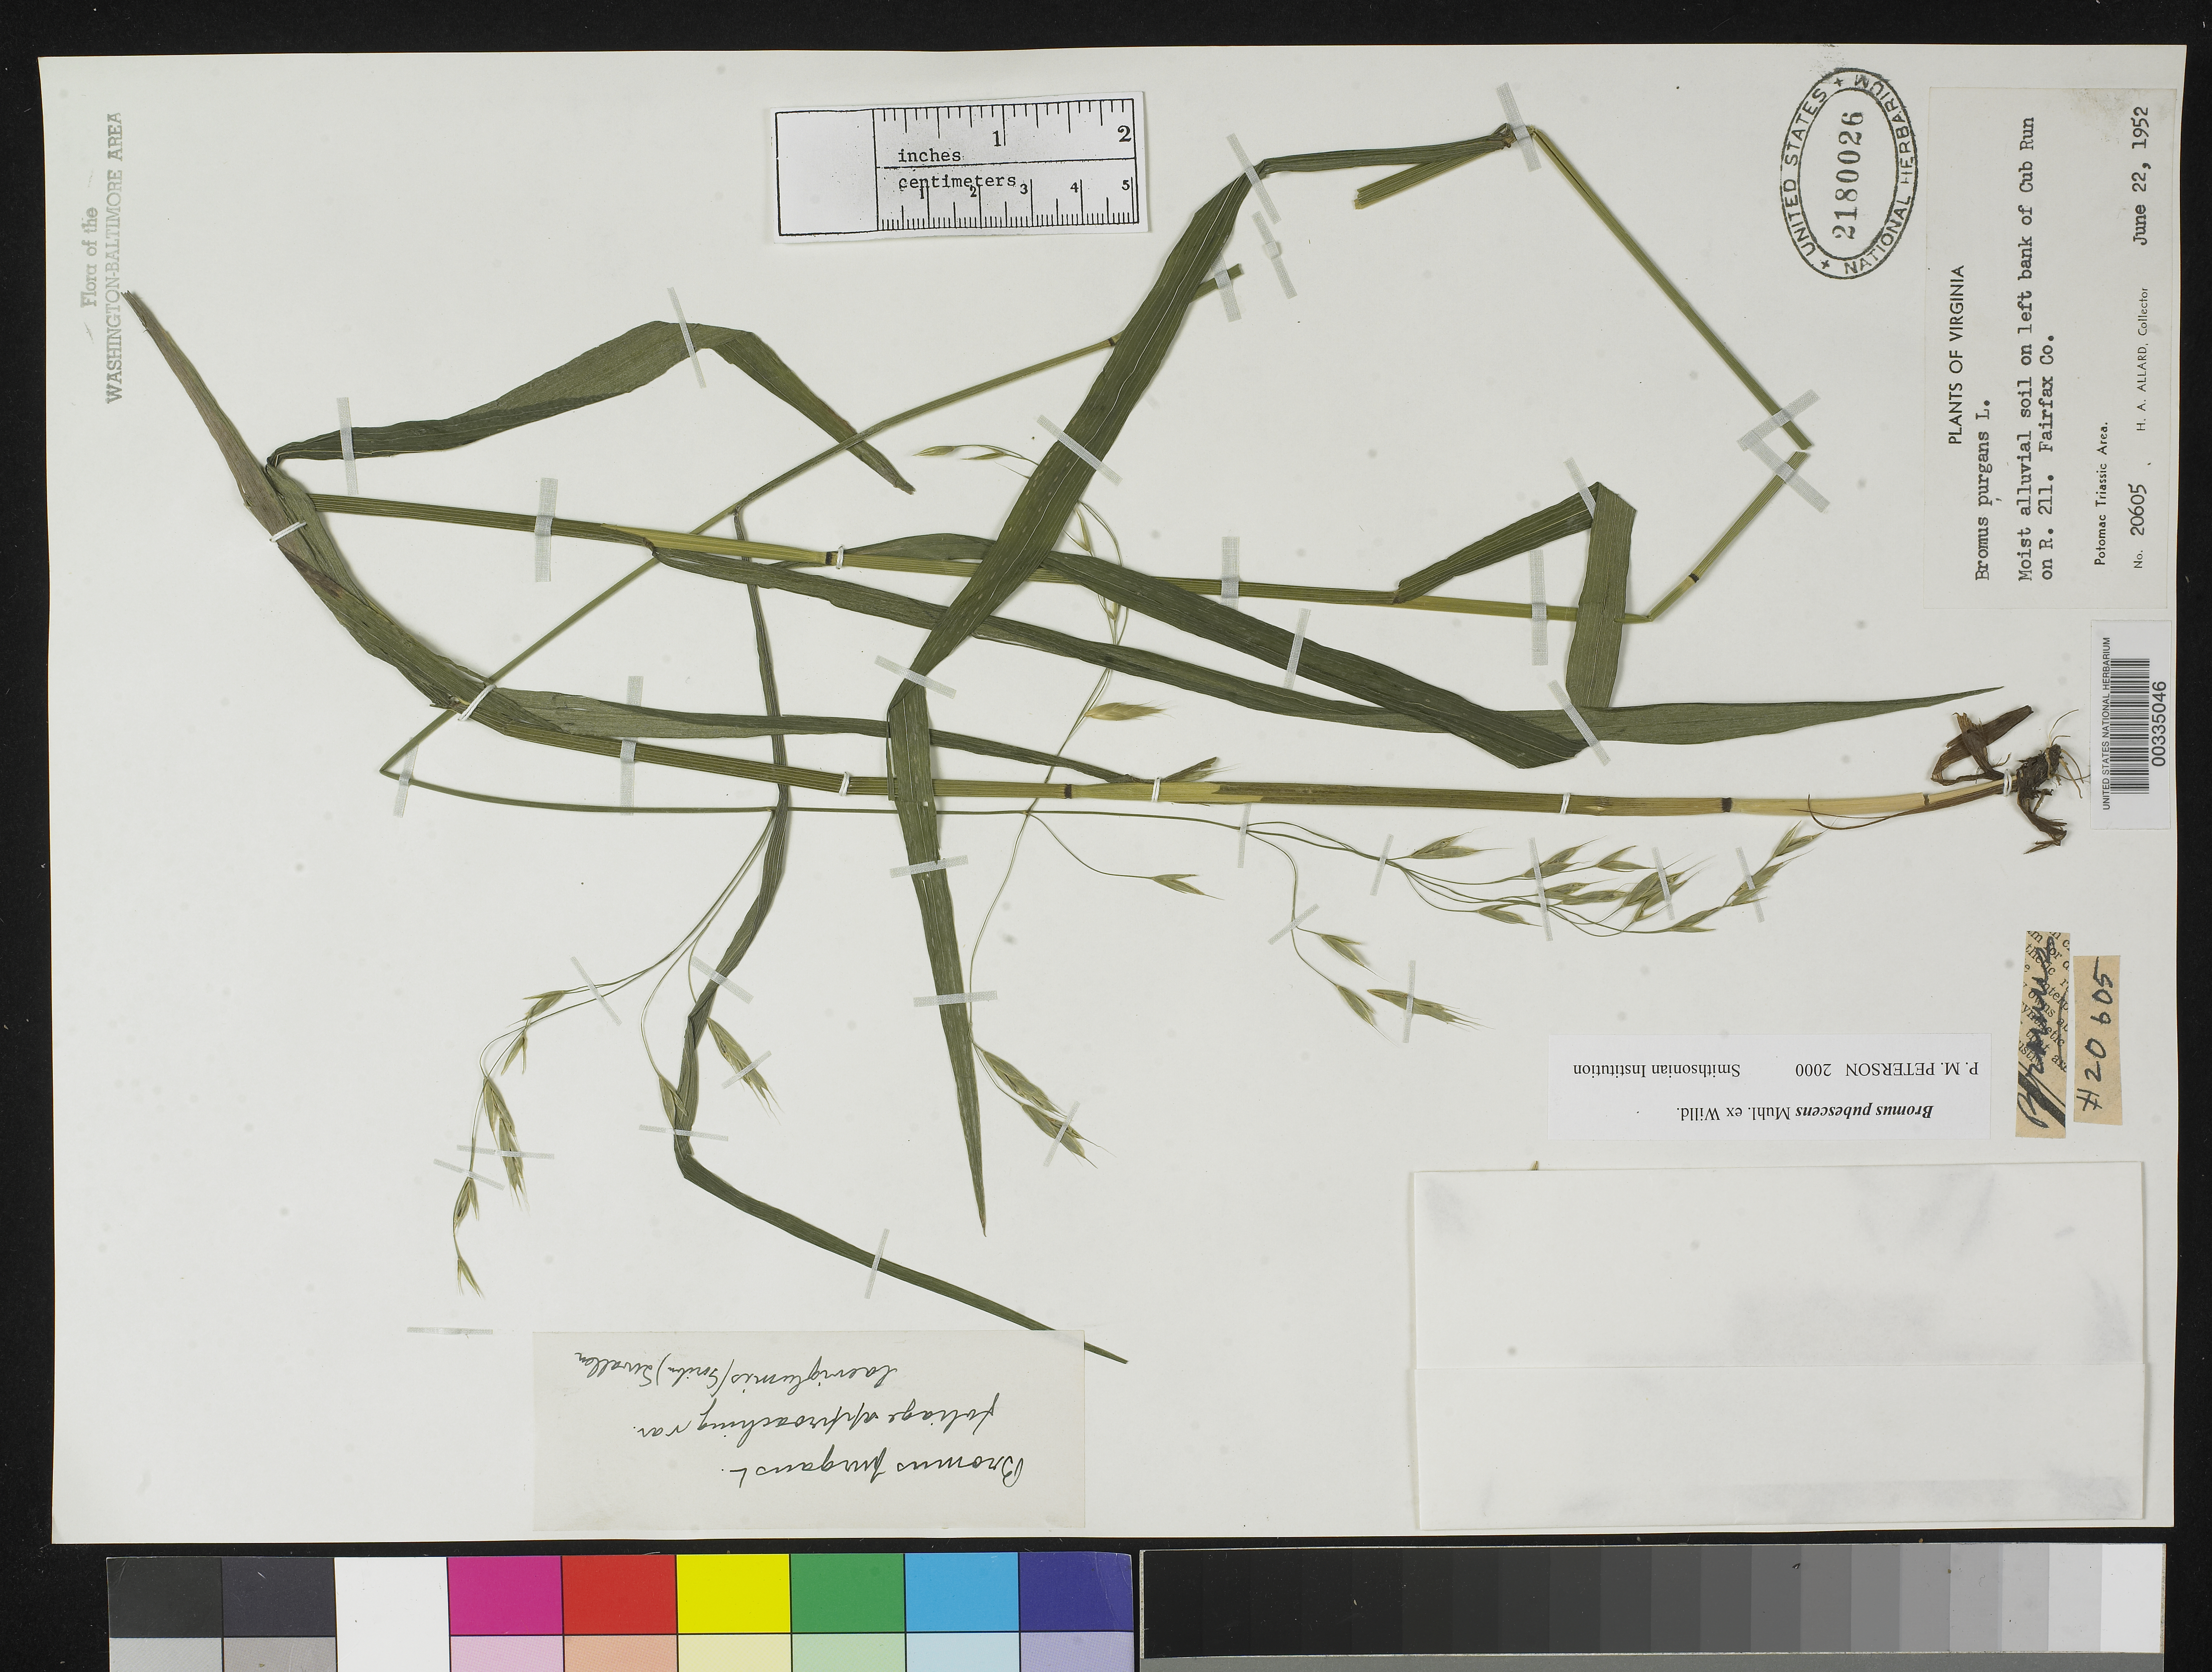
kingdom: Plantae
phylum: Tracheophyta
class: Liliopsida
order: Poales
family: Poaceae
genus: Bromus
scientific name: Bromus pubescens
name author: Muhl. ex Willd.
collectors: H. A. Allard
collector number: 20605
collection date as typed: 22 Jun 1952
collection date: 1952-06-22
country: United States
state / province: Virginia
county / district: Fairfax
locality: Cub Run, Route 211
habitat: Moist alluvial soil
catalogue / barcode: US 2180026